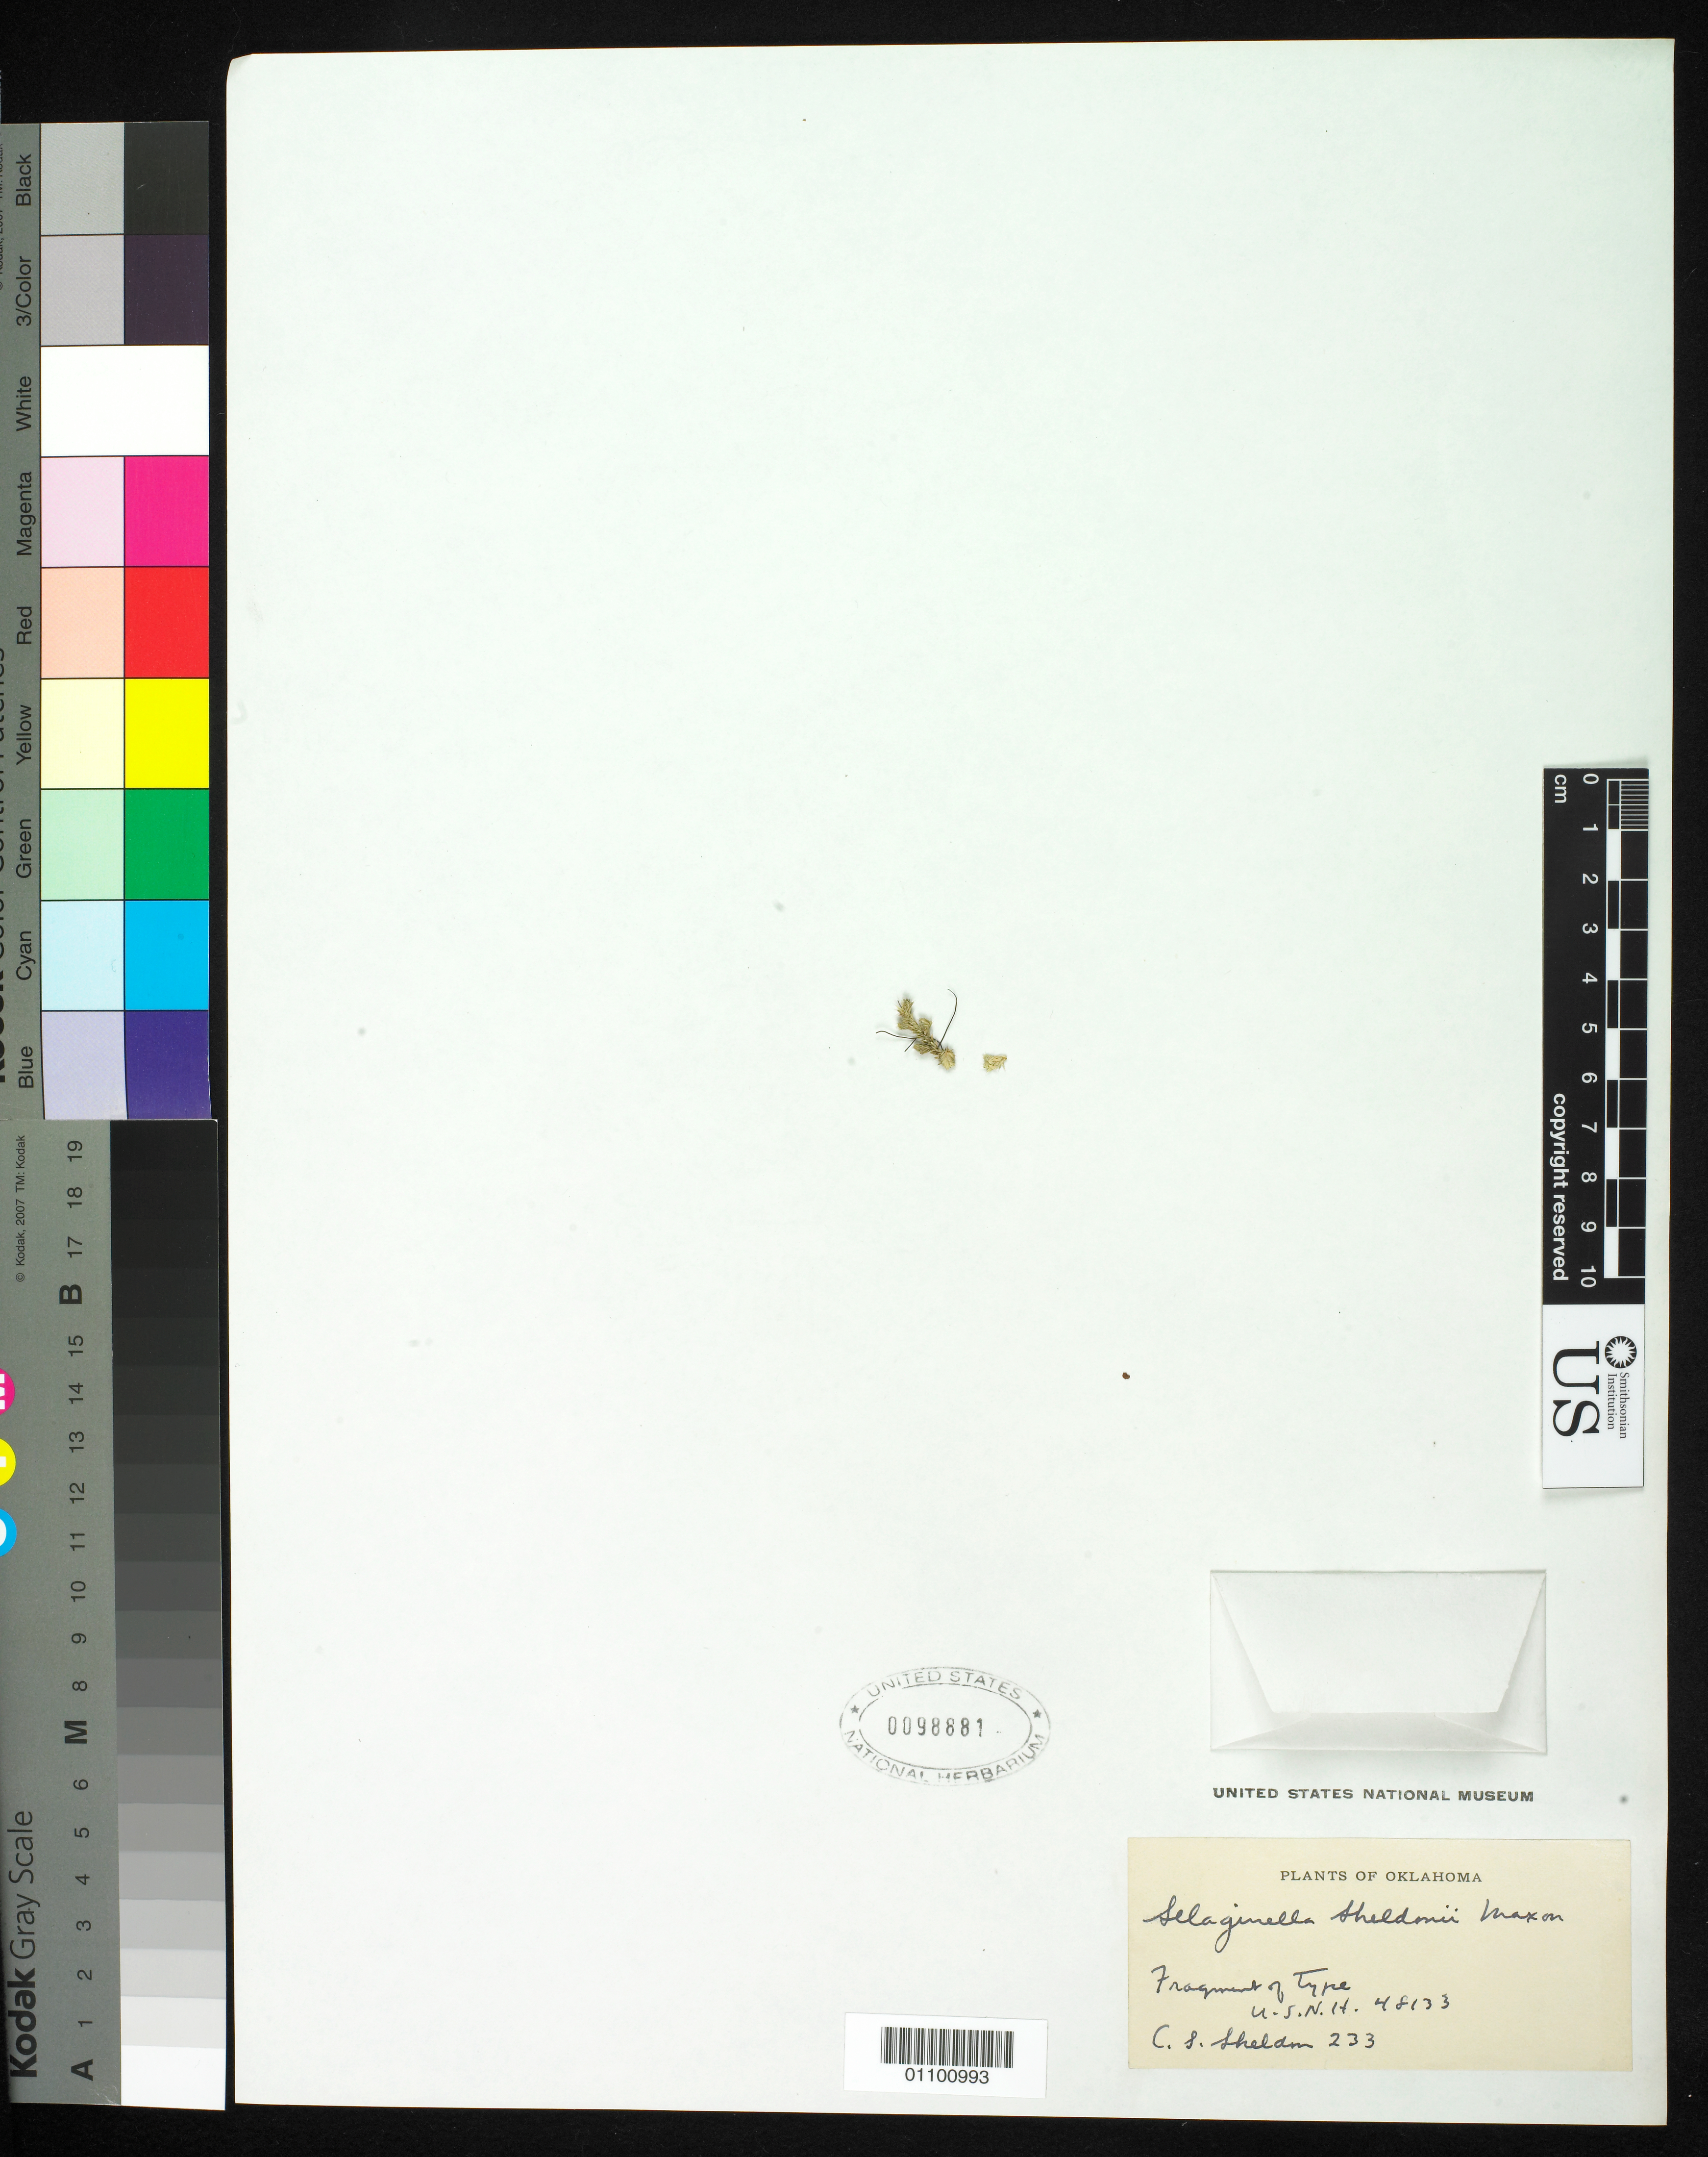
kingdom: Plantae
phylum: Tracheophyta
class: Lycopodiopsida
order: Selaginellales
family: Selaginellaceae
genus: Selaginella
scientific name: Selaginella sheldonii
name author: Maxon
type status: Isotype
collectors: C. S. Sheldon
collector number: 233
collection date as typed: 28 Jul 1891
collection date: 1891-07-28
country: United States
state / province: Oklahoma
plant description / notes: Fragment of type USNH sheet no.48133.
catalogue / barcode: US 98881